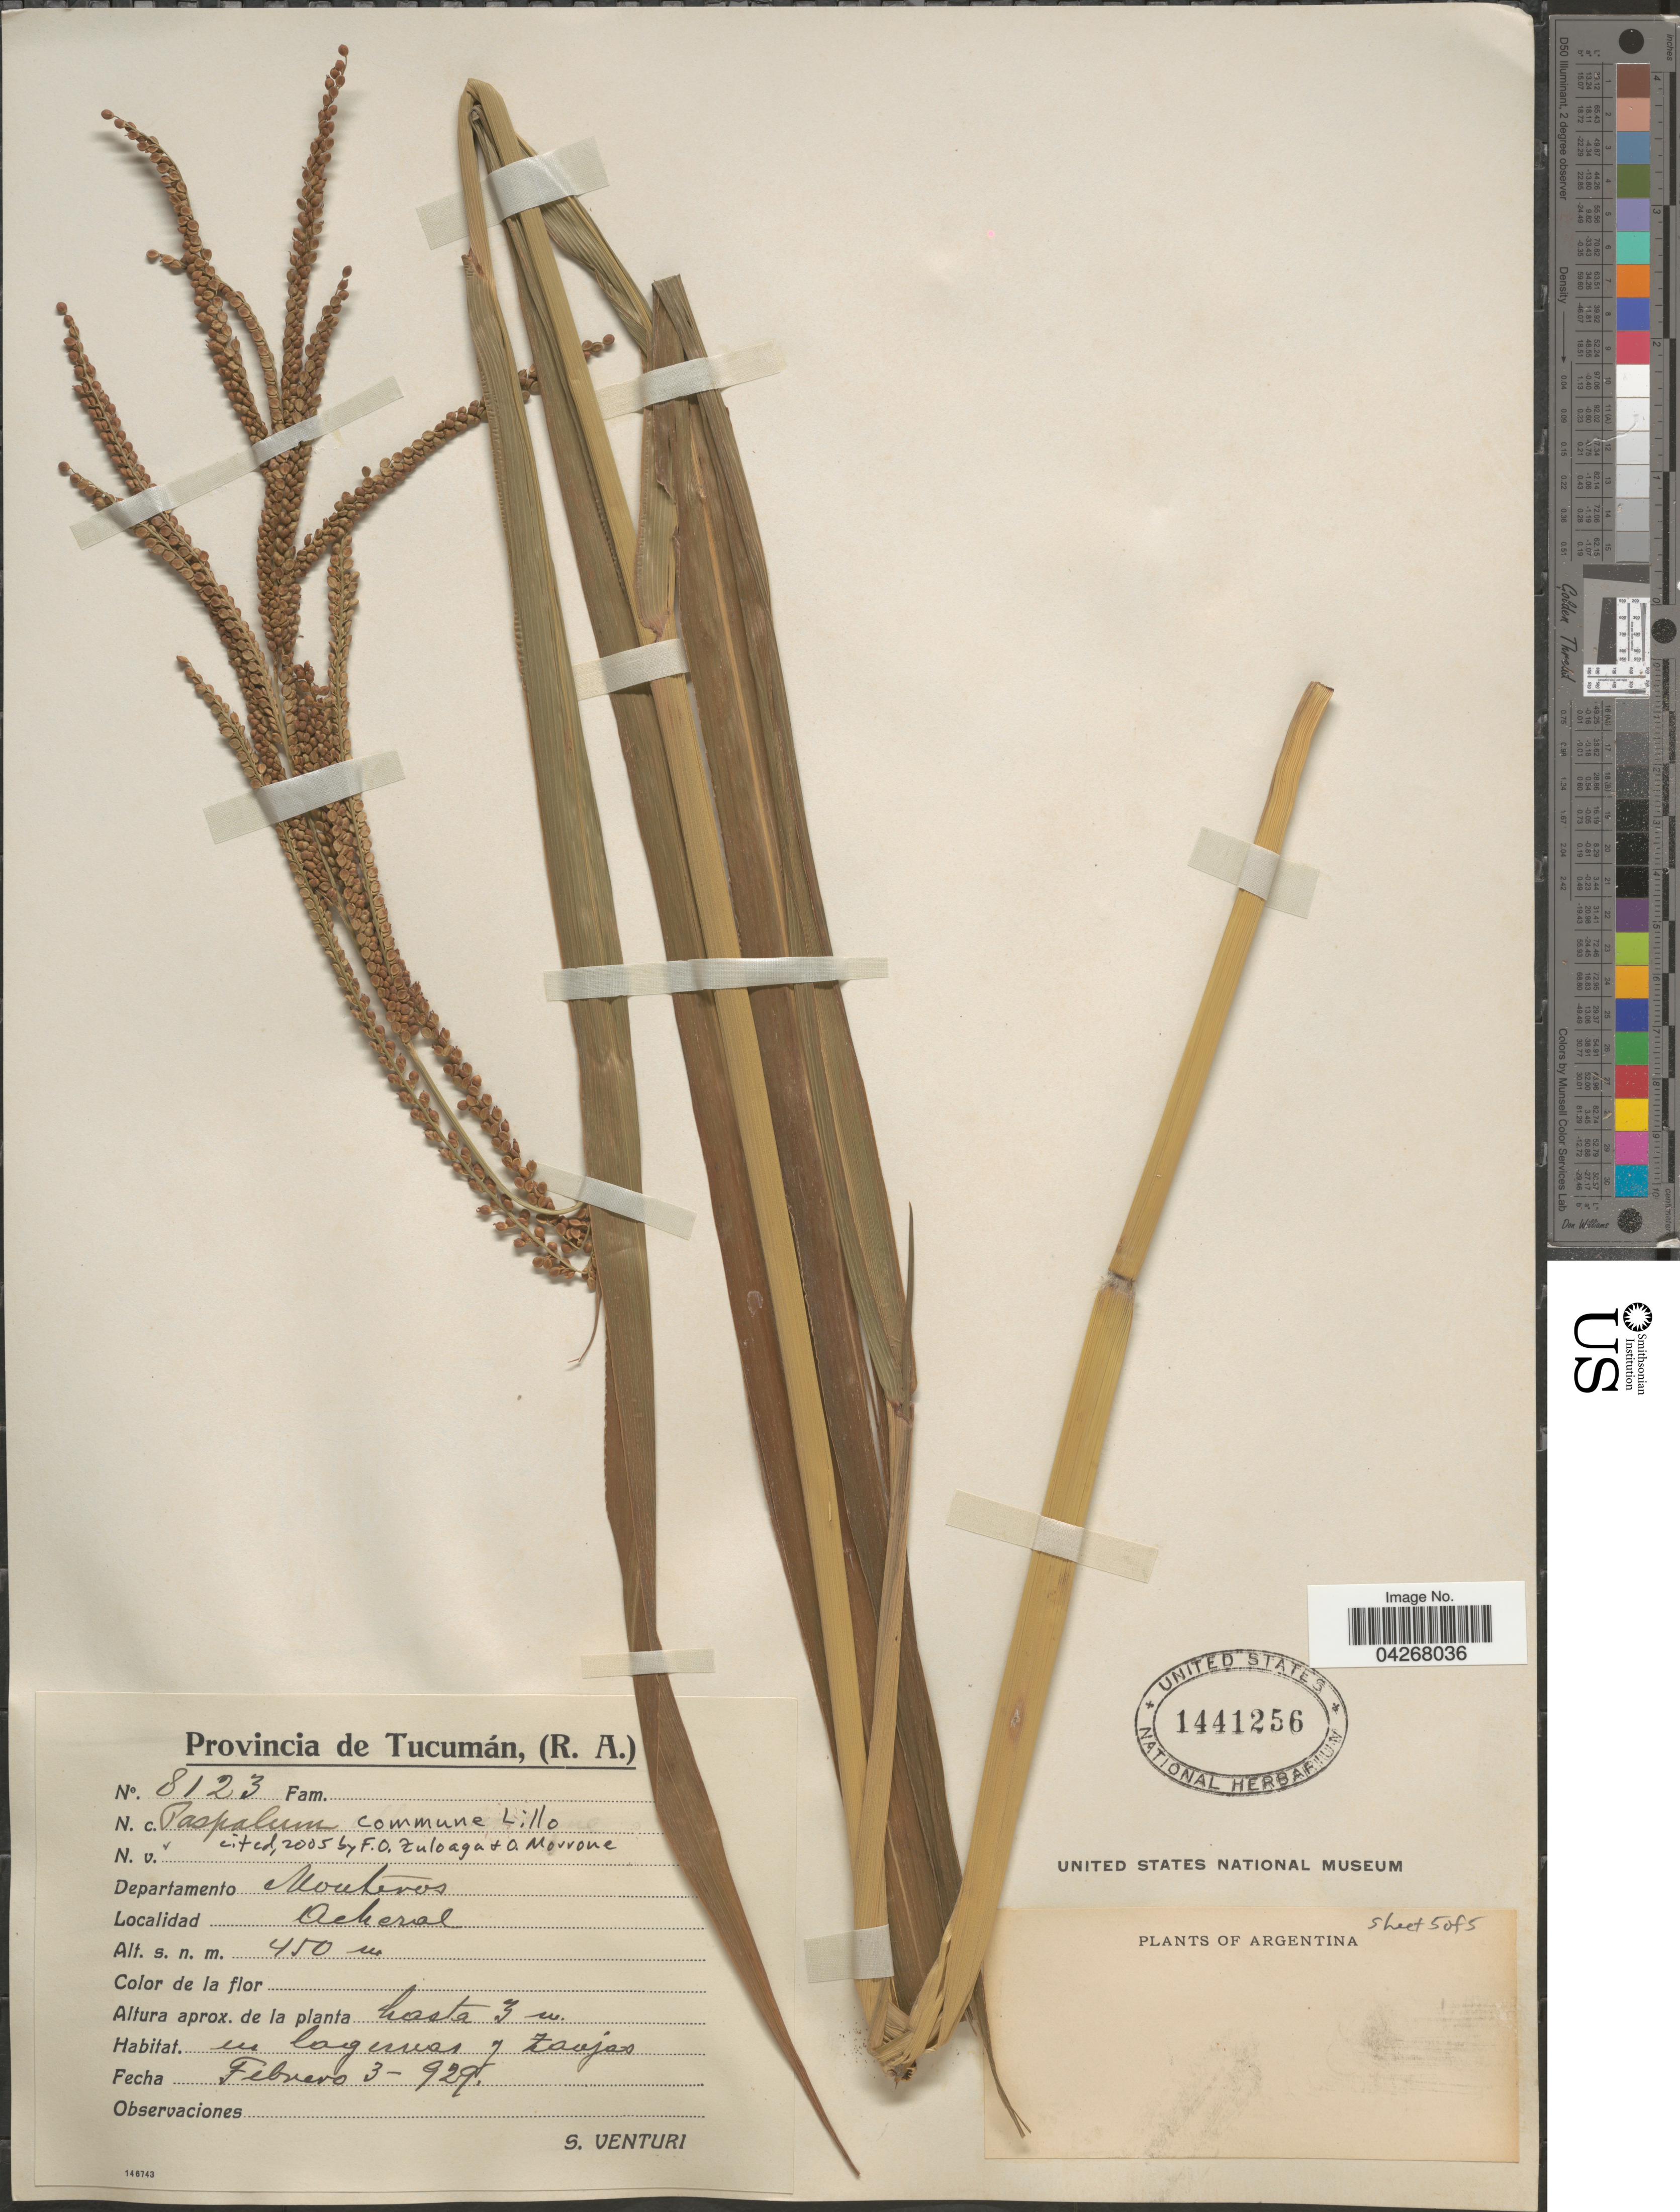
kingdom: Plantae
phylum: Tracheophyta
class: Liliopsida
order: Poales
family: Poaceae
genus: Paspalum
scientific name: Paspalum commune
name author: Lillo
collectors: S. Venturi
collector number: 8123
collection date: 1929-02-03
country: Argentina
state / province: Tucuman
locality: Departamento Monteros. Ocheral.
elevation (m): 450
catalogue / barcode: US 1441256